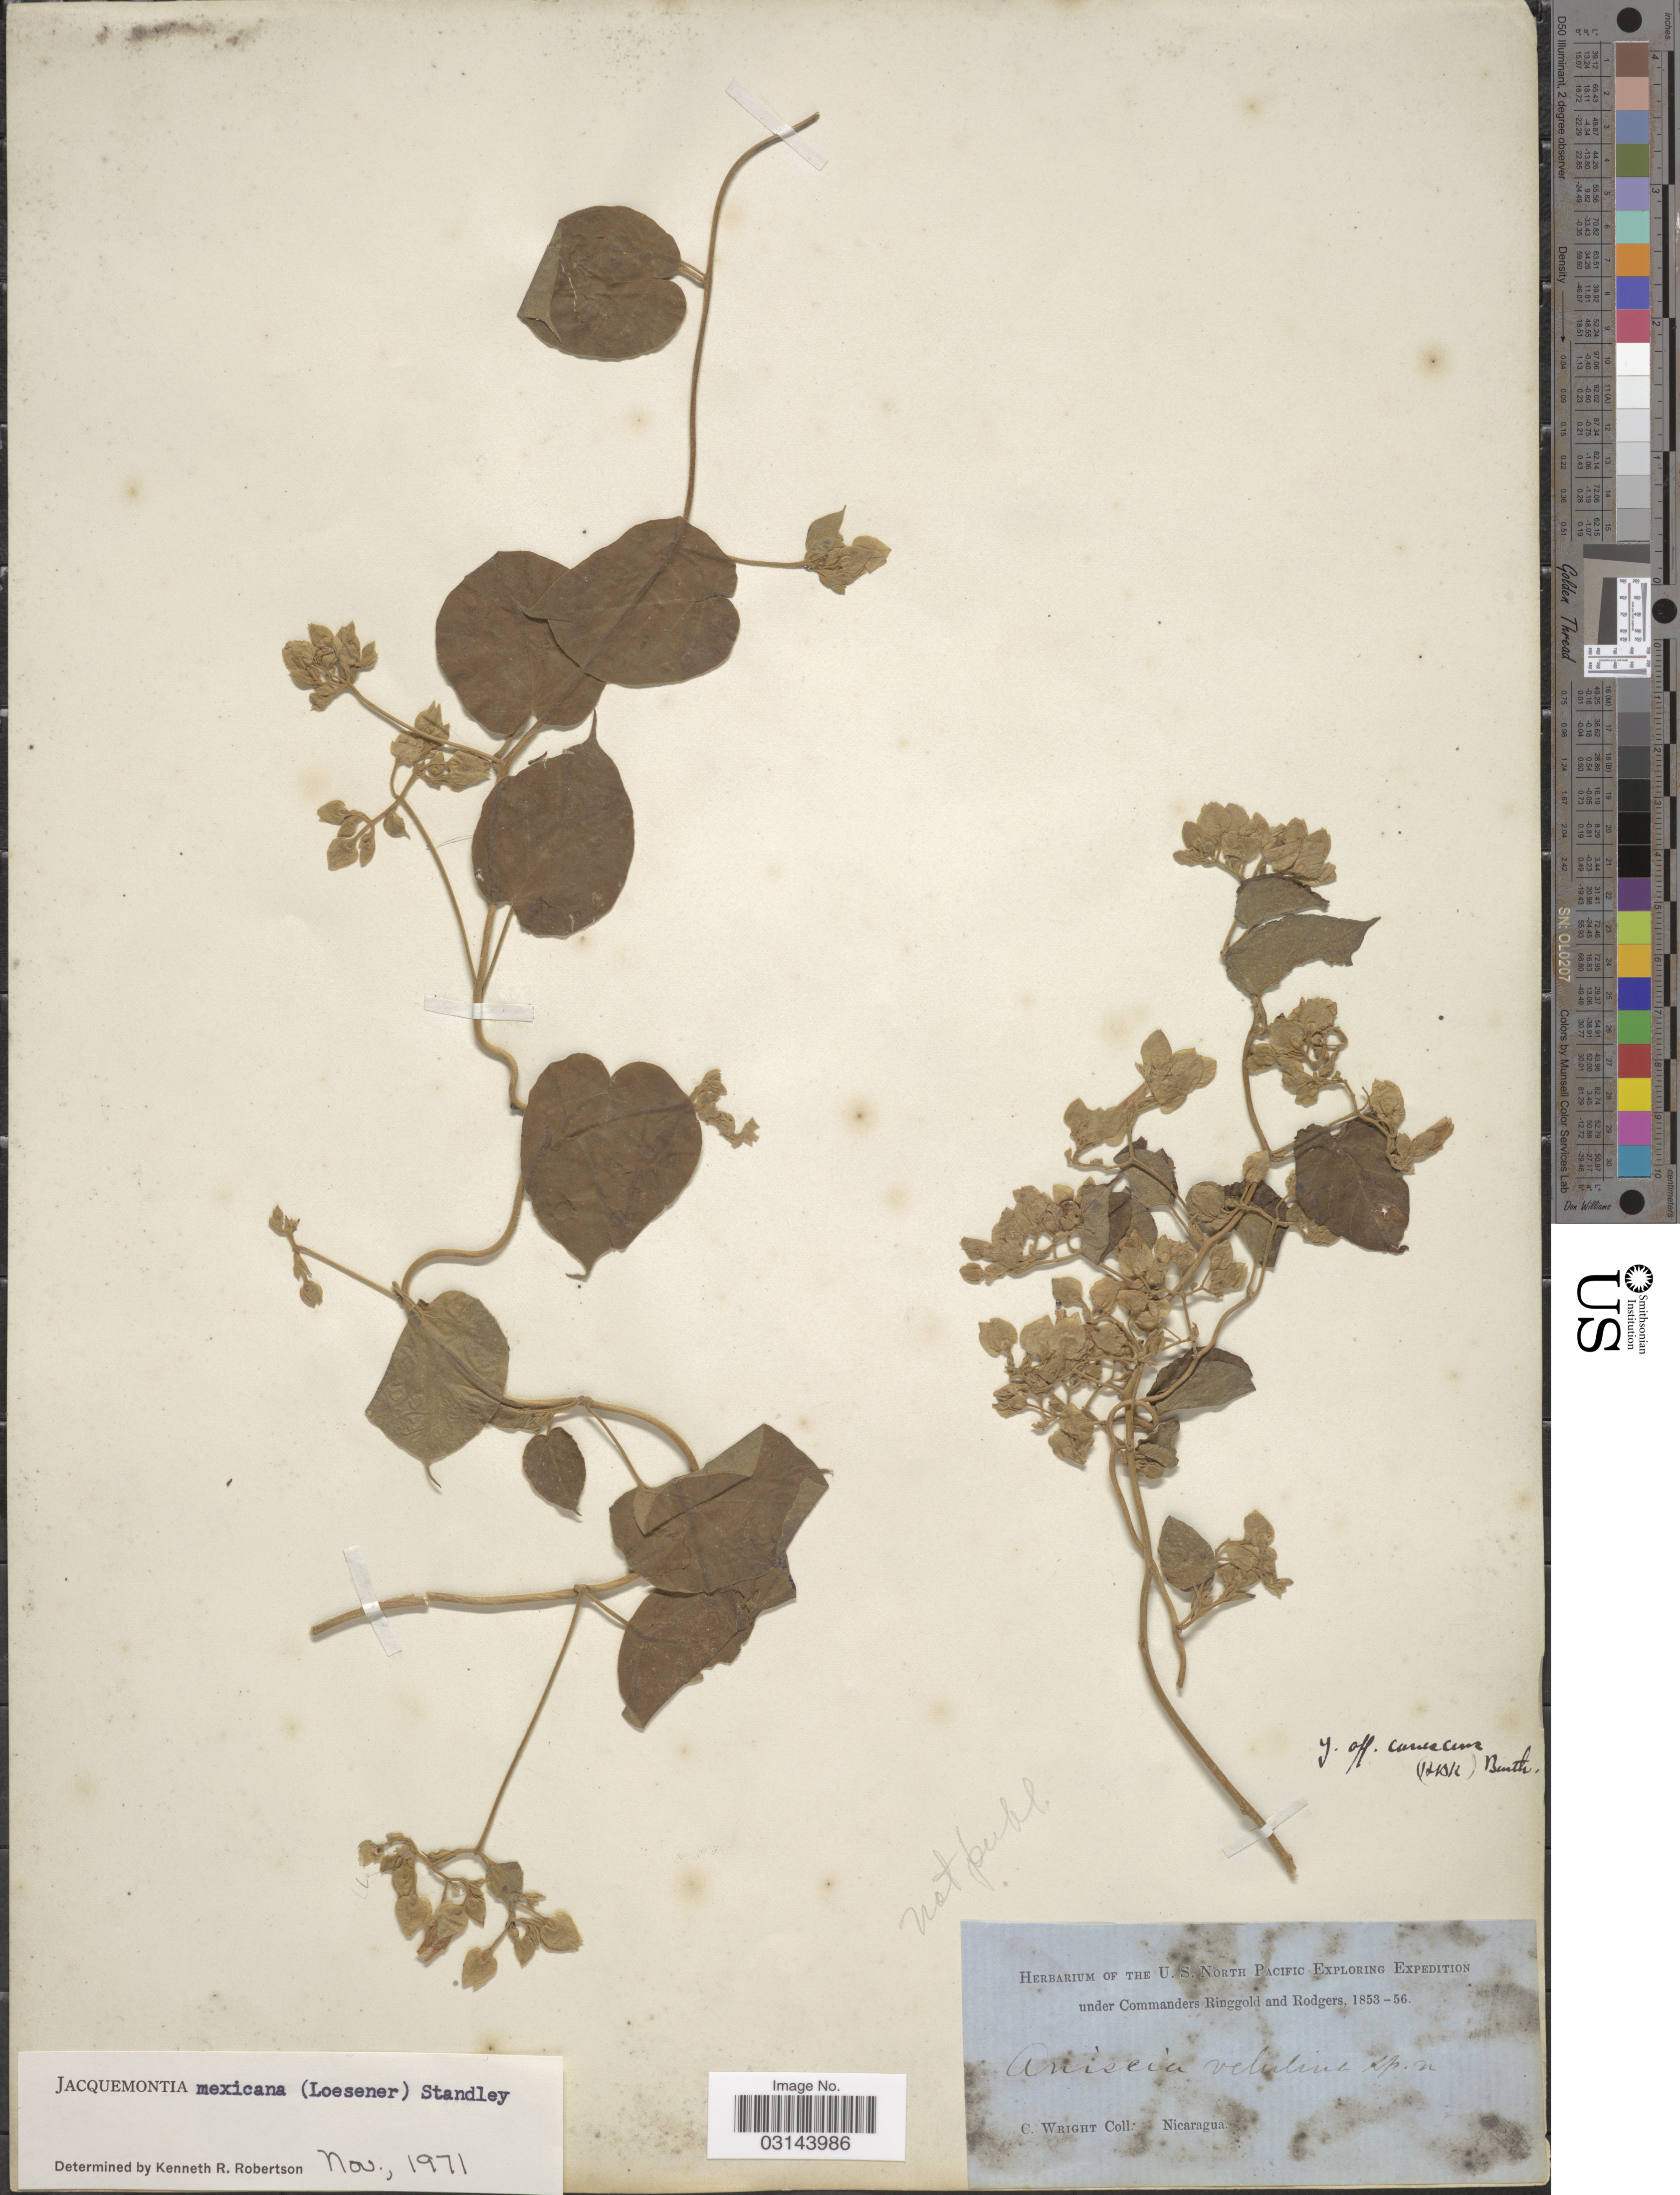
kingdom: Plantae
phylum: Tracheophyta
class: Magnoliopsida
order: Solanales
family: Convolvulaceae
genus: Jacquemontia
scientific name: Jacquemontia mexicana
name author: (Loes.) Standl. & Steyerm.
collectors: C. Wright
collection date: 1853/1856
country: Nicaragua